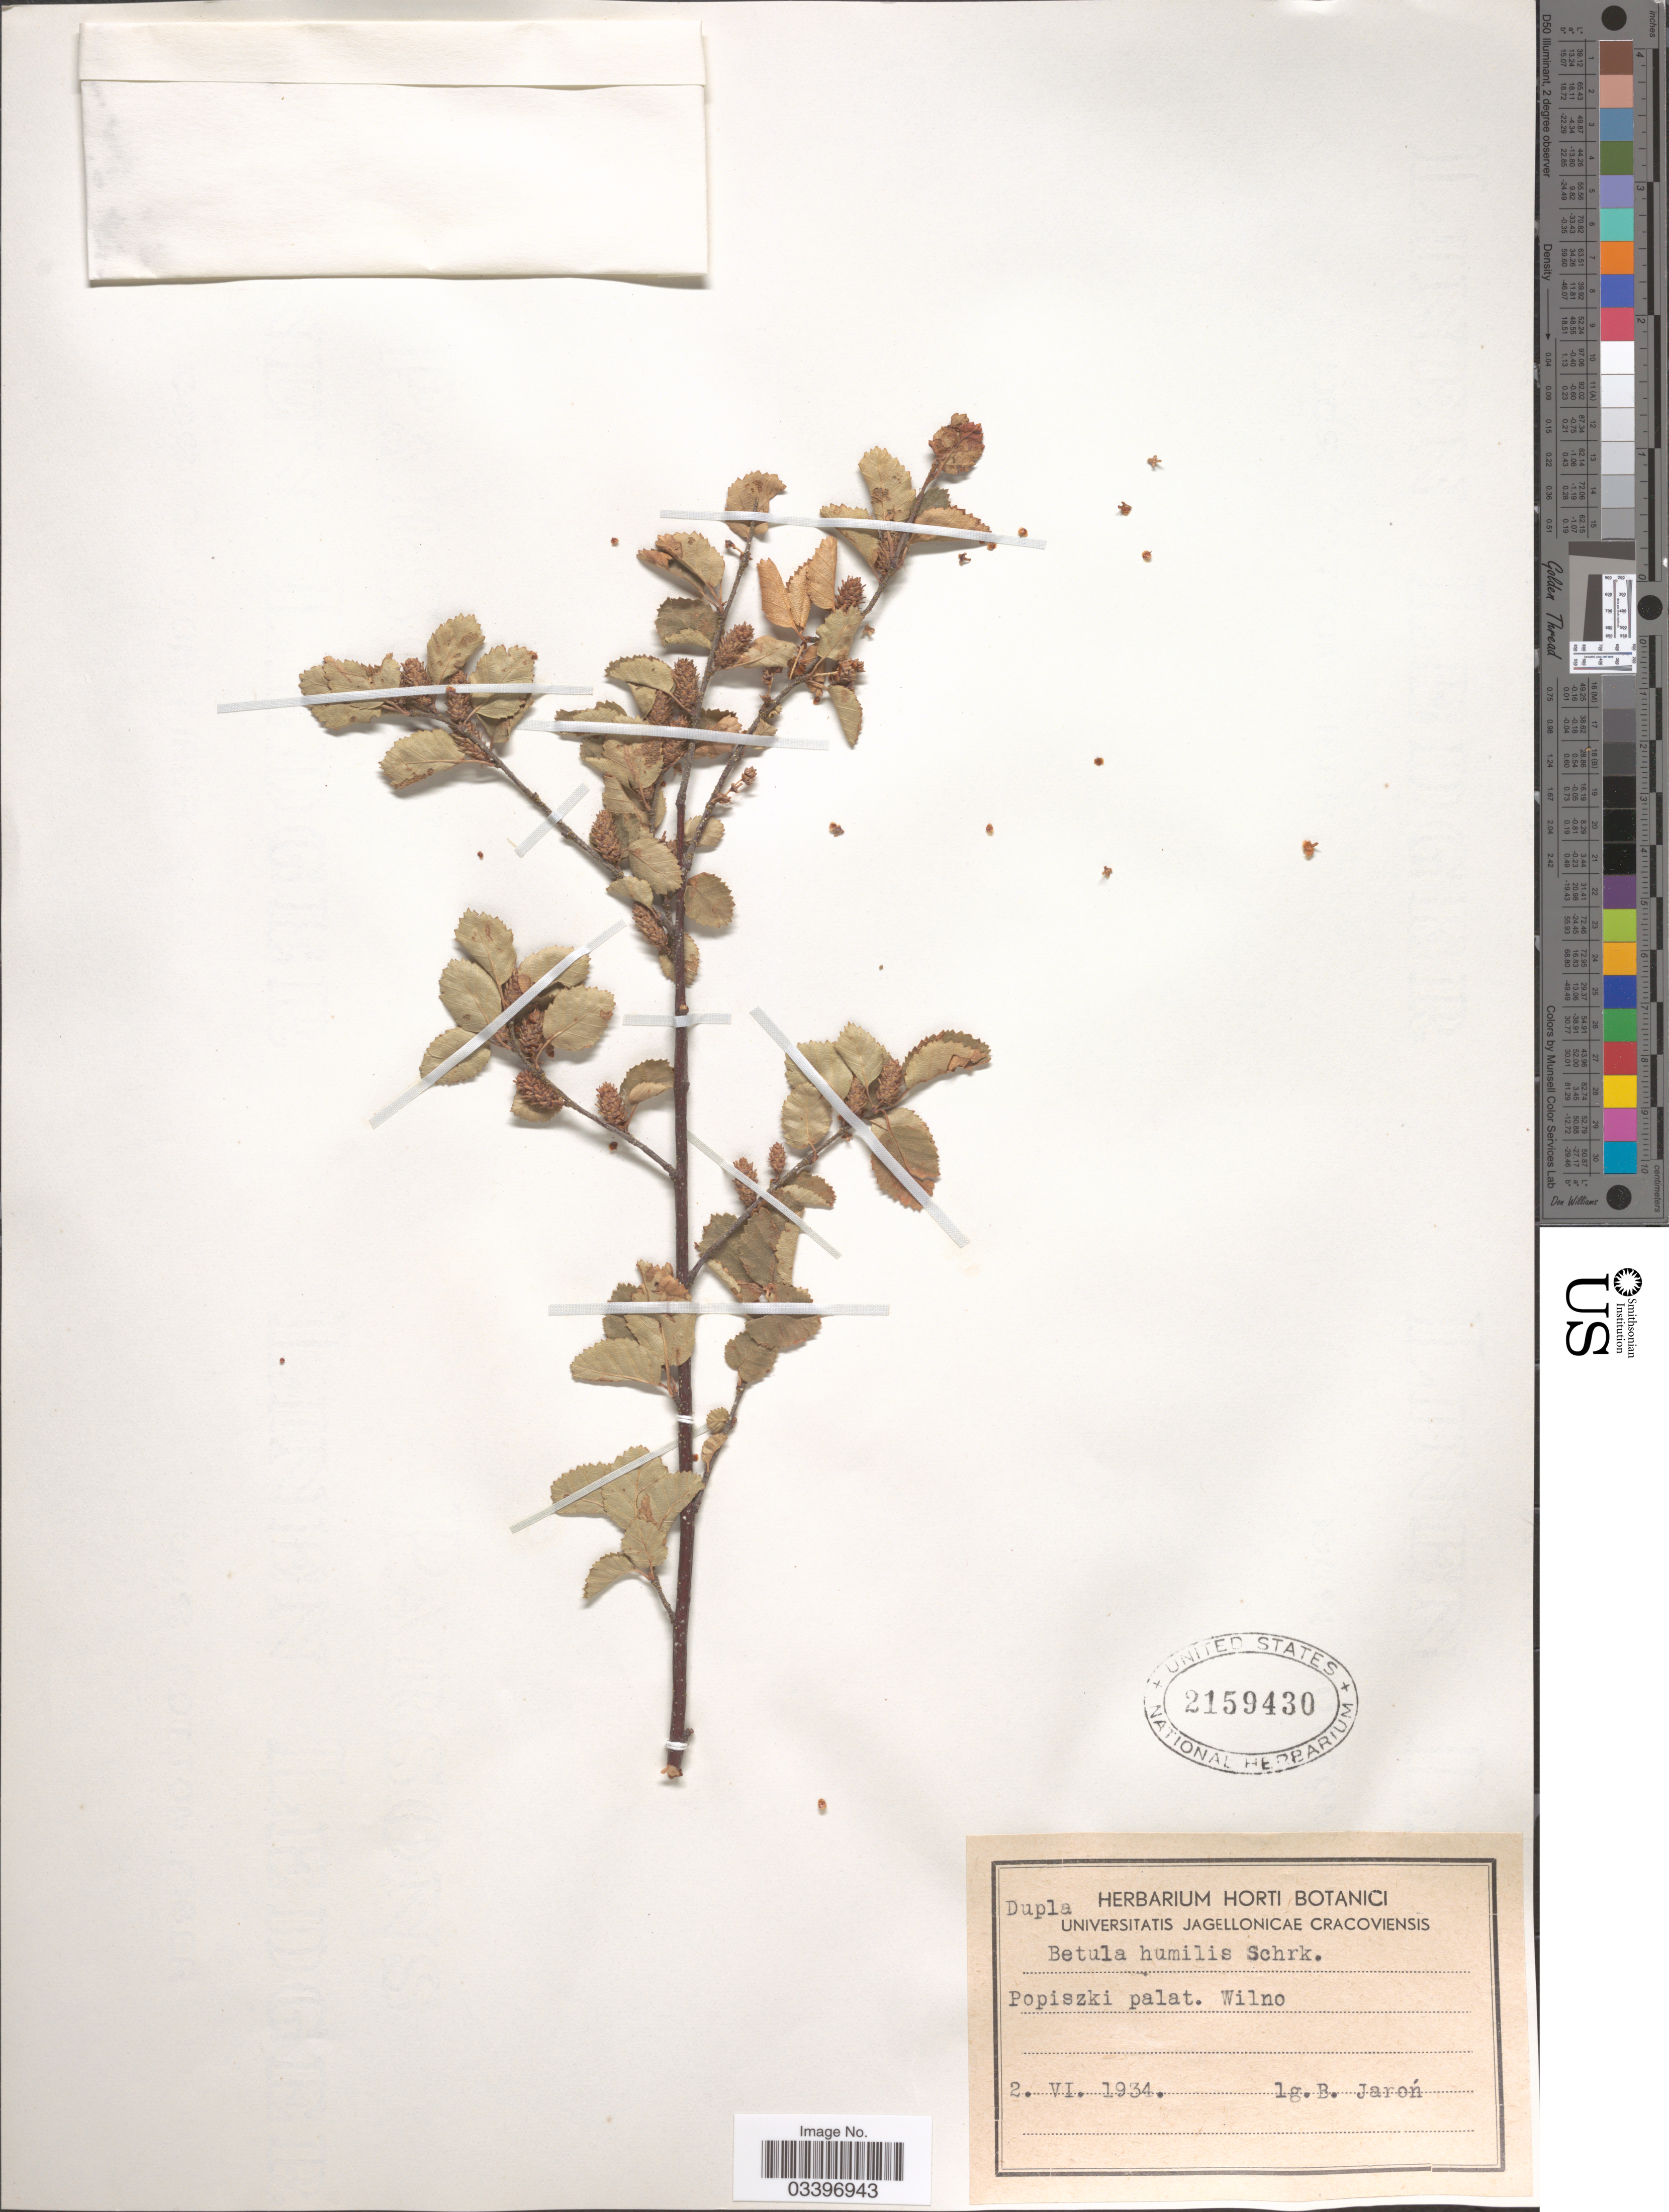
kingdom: Plantae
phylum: Tracheophyta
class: Magnoliopsida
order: Fagales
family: Betulaceae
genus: Betula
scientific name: Betula humilis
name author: Schrank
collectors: B. Jaron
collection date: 1934-06-02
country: Lithuania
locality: Popiszki palat. Wilno [unsure placement]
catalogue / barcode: US 2159430